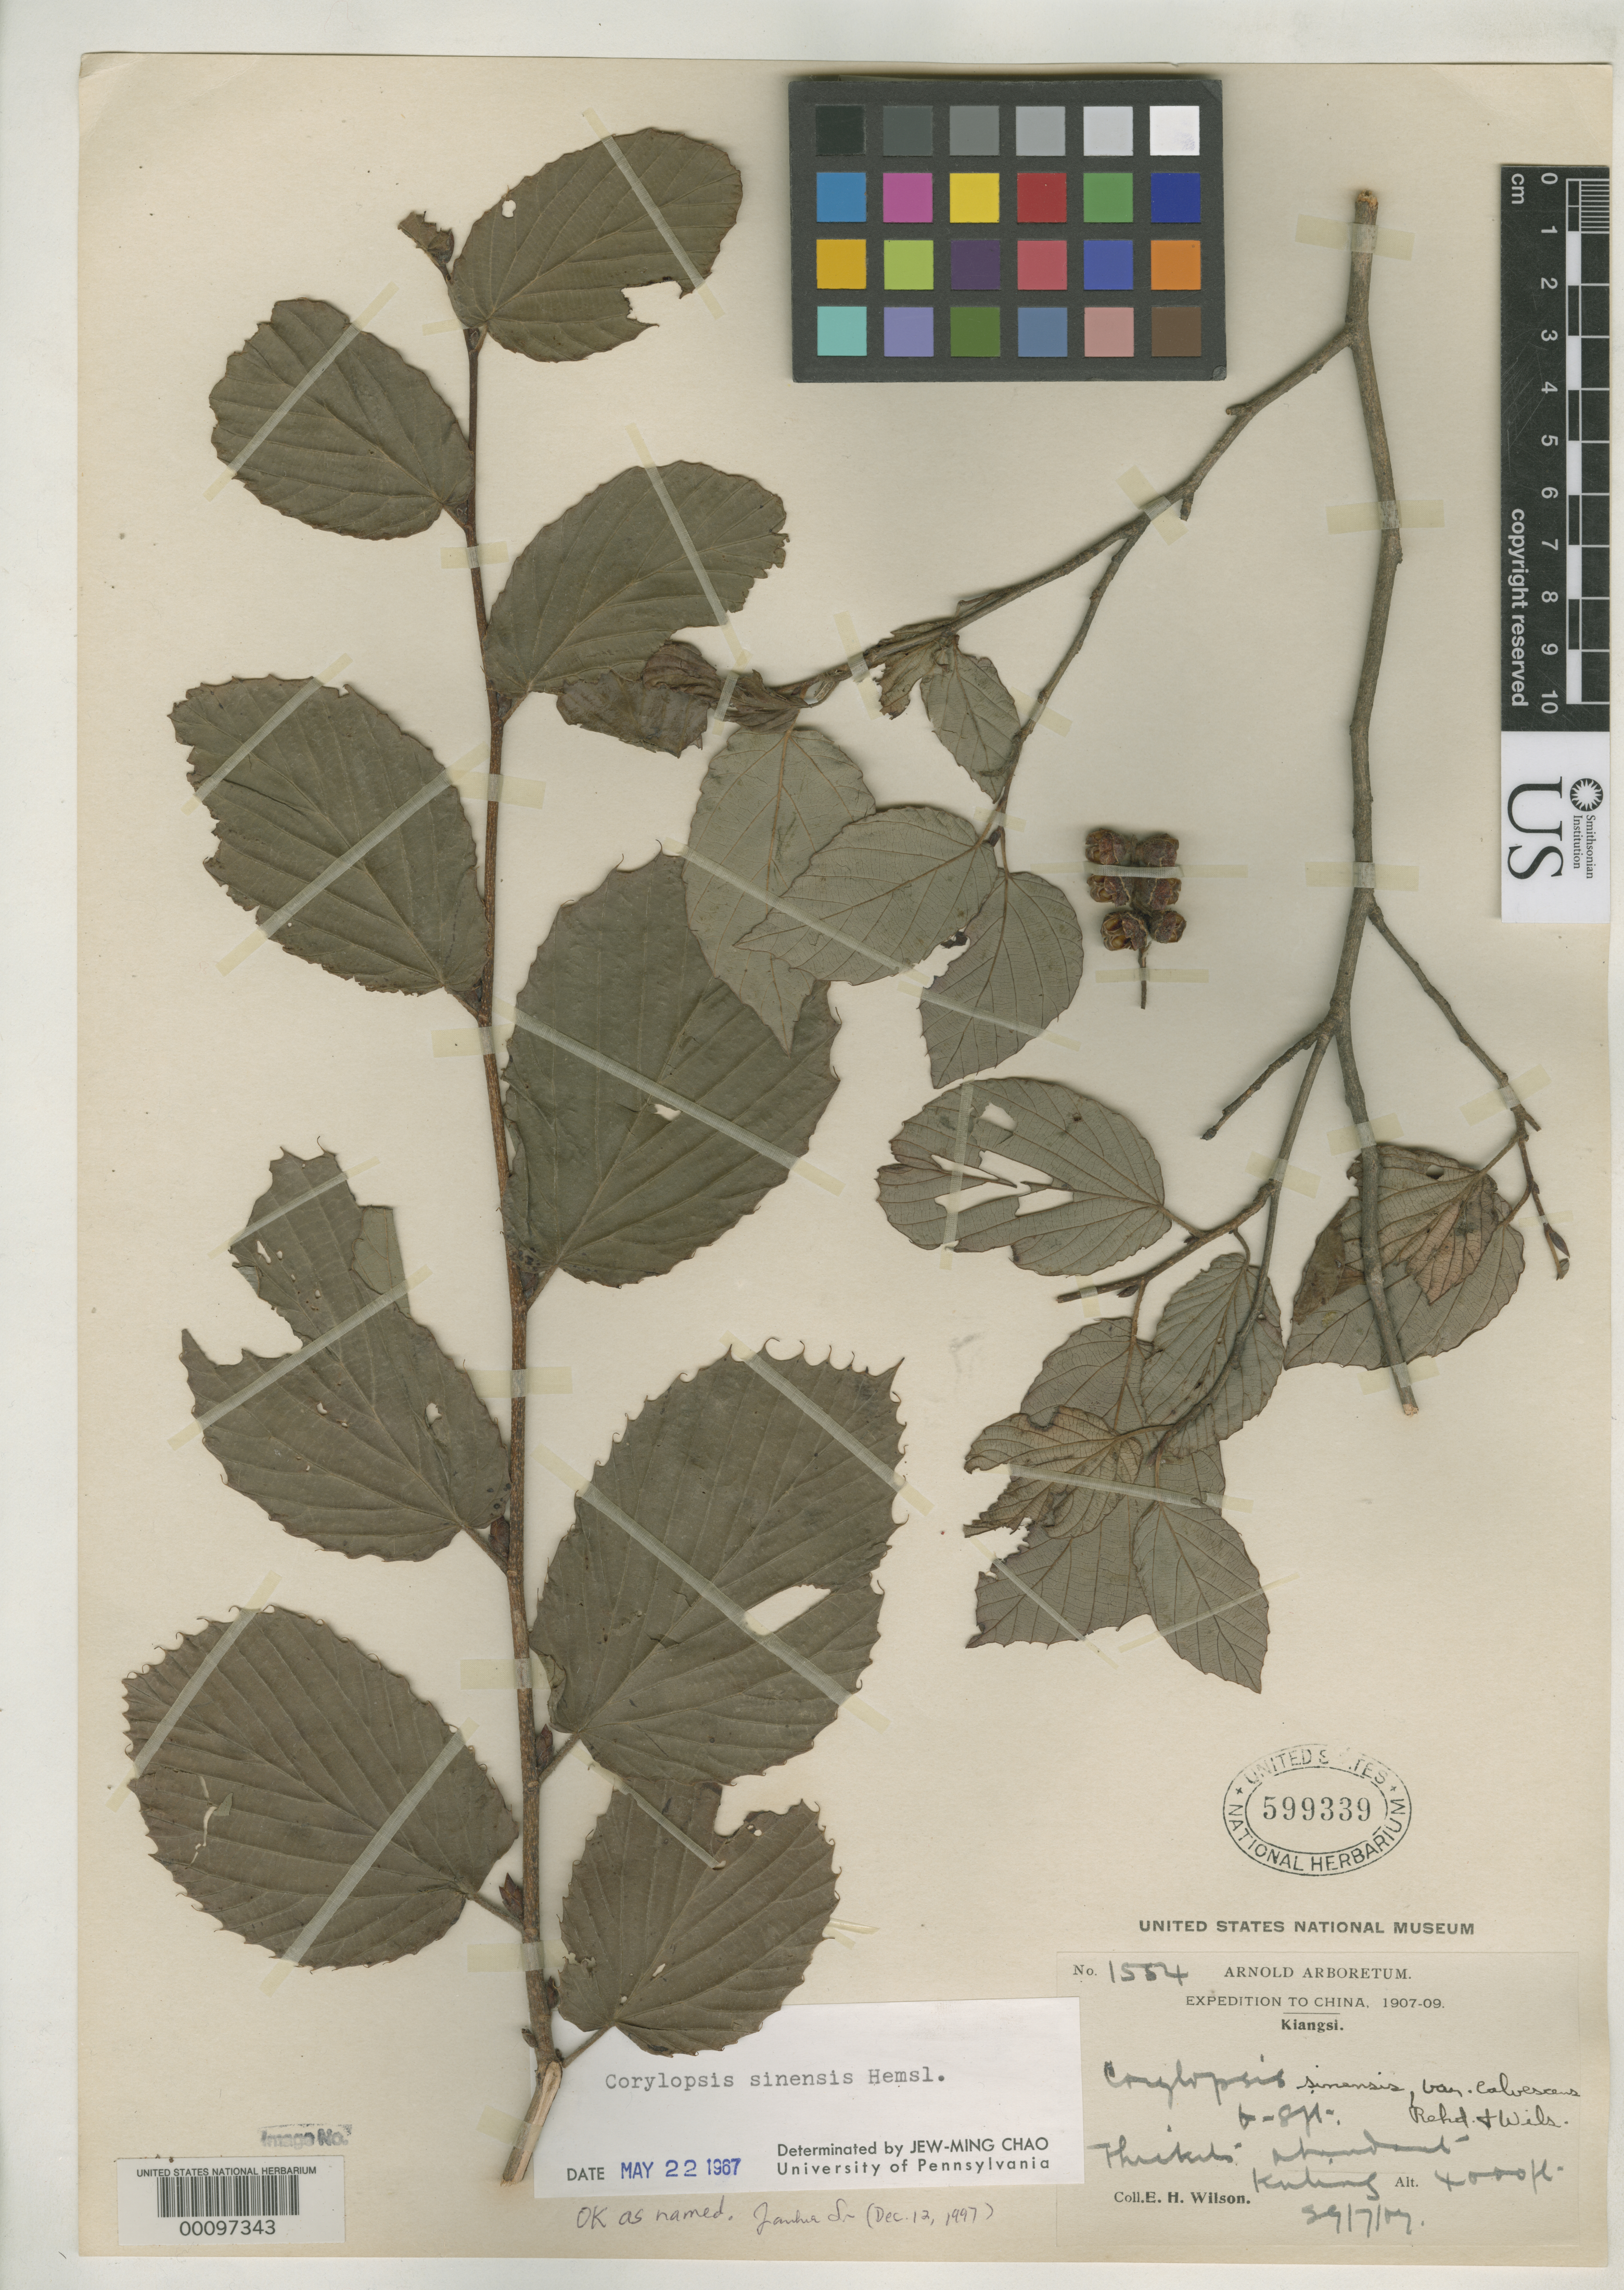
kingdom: Plantae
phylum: Tracheophyta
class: Magnoliopsida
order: Saxifragales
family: Hamamelidaceae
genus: Corylopsis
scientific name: Corylopsis sinensis var. calvescens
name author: Rehder & E.H. Wilson in Sarg.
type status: Isotype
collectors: E. H. Wilson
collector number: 1554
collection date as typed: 29 Jul 1907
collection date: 1907-07-29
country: China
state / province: Jiangxi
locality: Kuling.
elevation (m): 1300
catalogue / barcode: US 599339